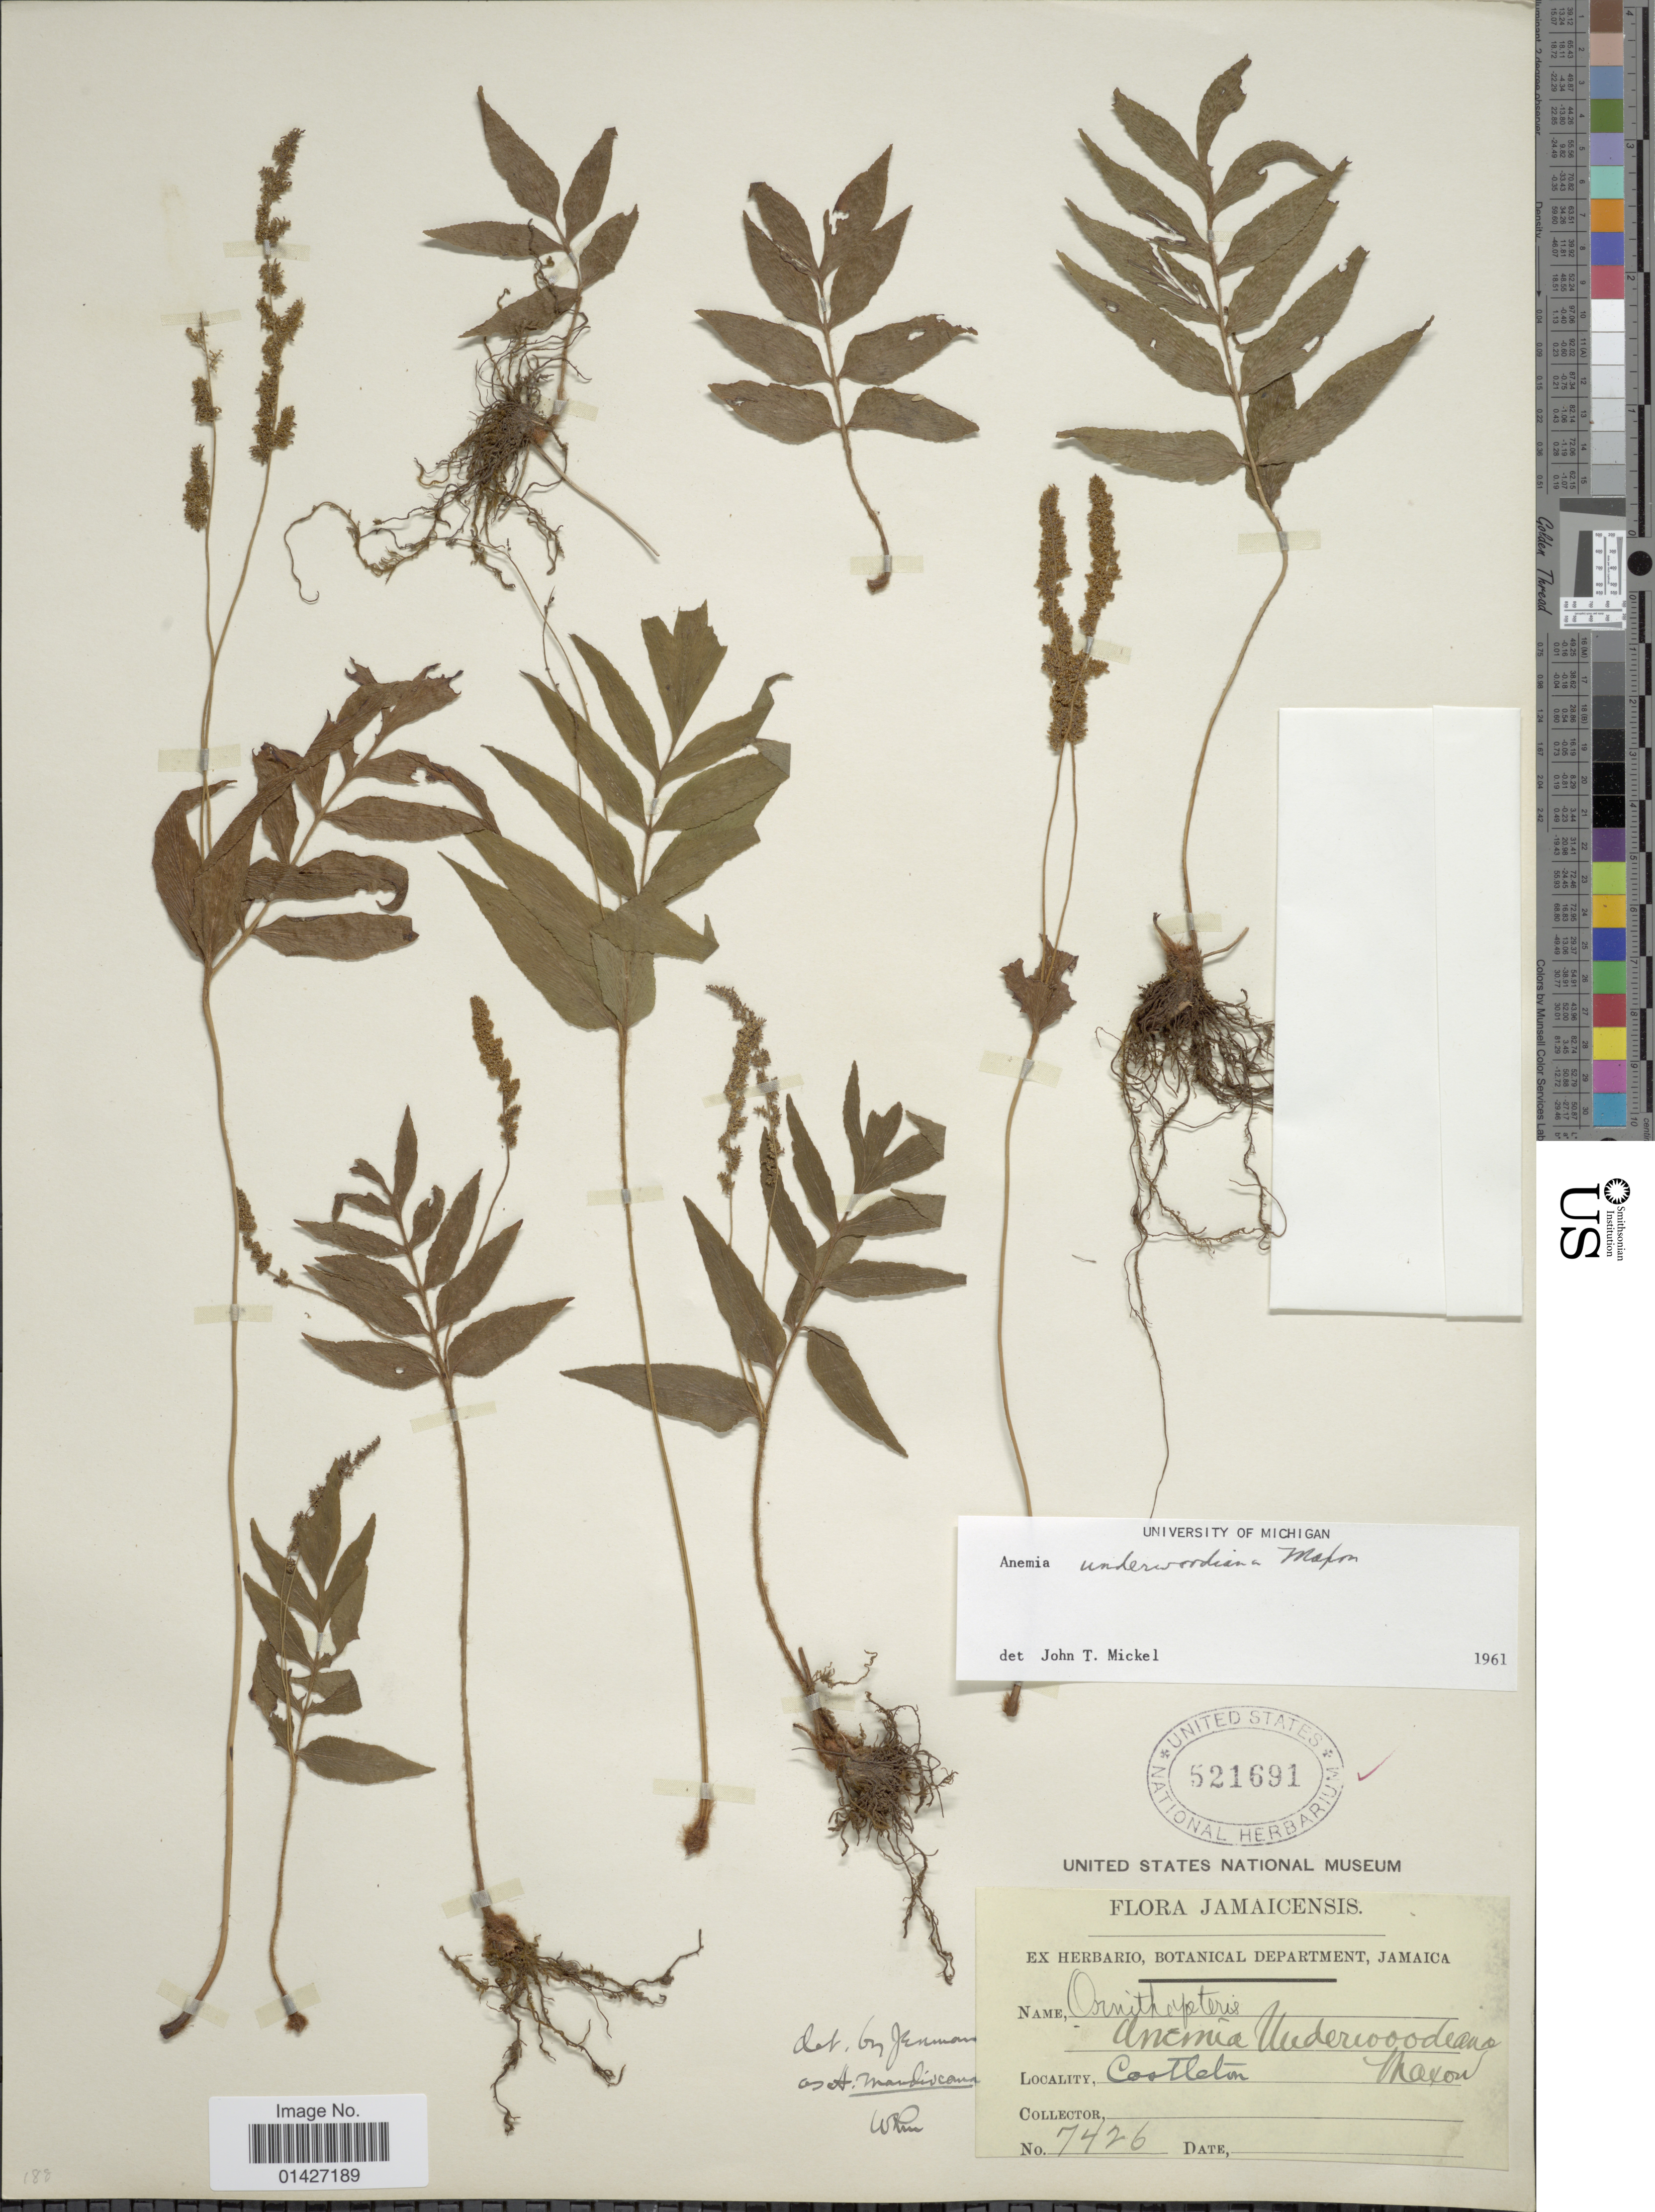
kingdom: Plantae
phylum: Tracheophyta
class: Polypodiopsida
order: Schizaeales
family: Anemiaceae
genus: Anemia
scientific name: Anemia underwoodiana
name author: Maxon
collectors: Botanical Department Jamaica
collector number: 7426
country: Jamaica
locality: Castleton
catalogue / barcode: US 521691